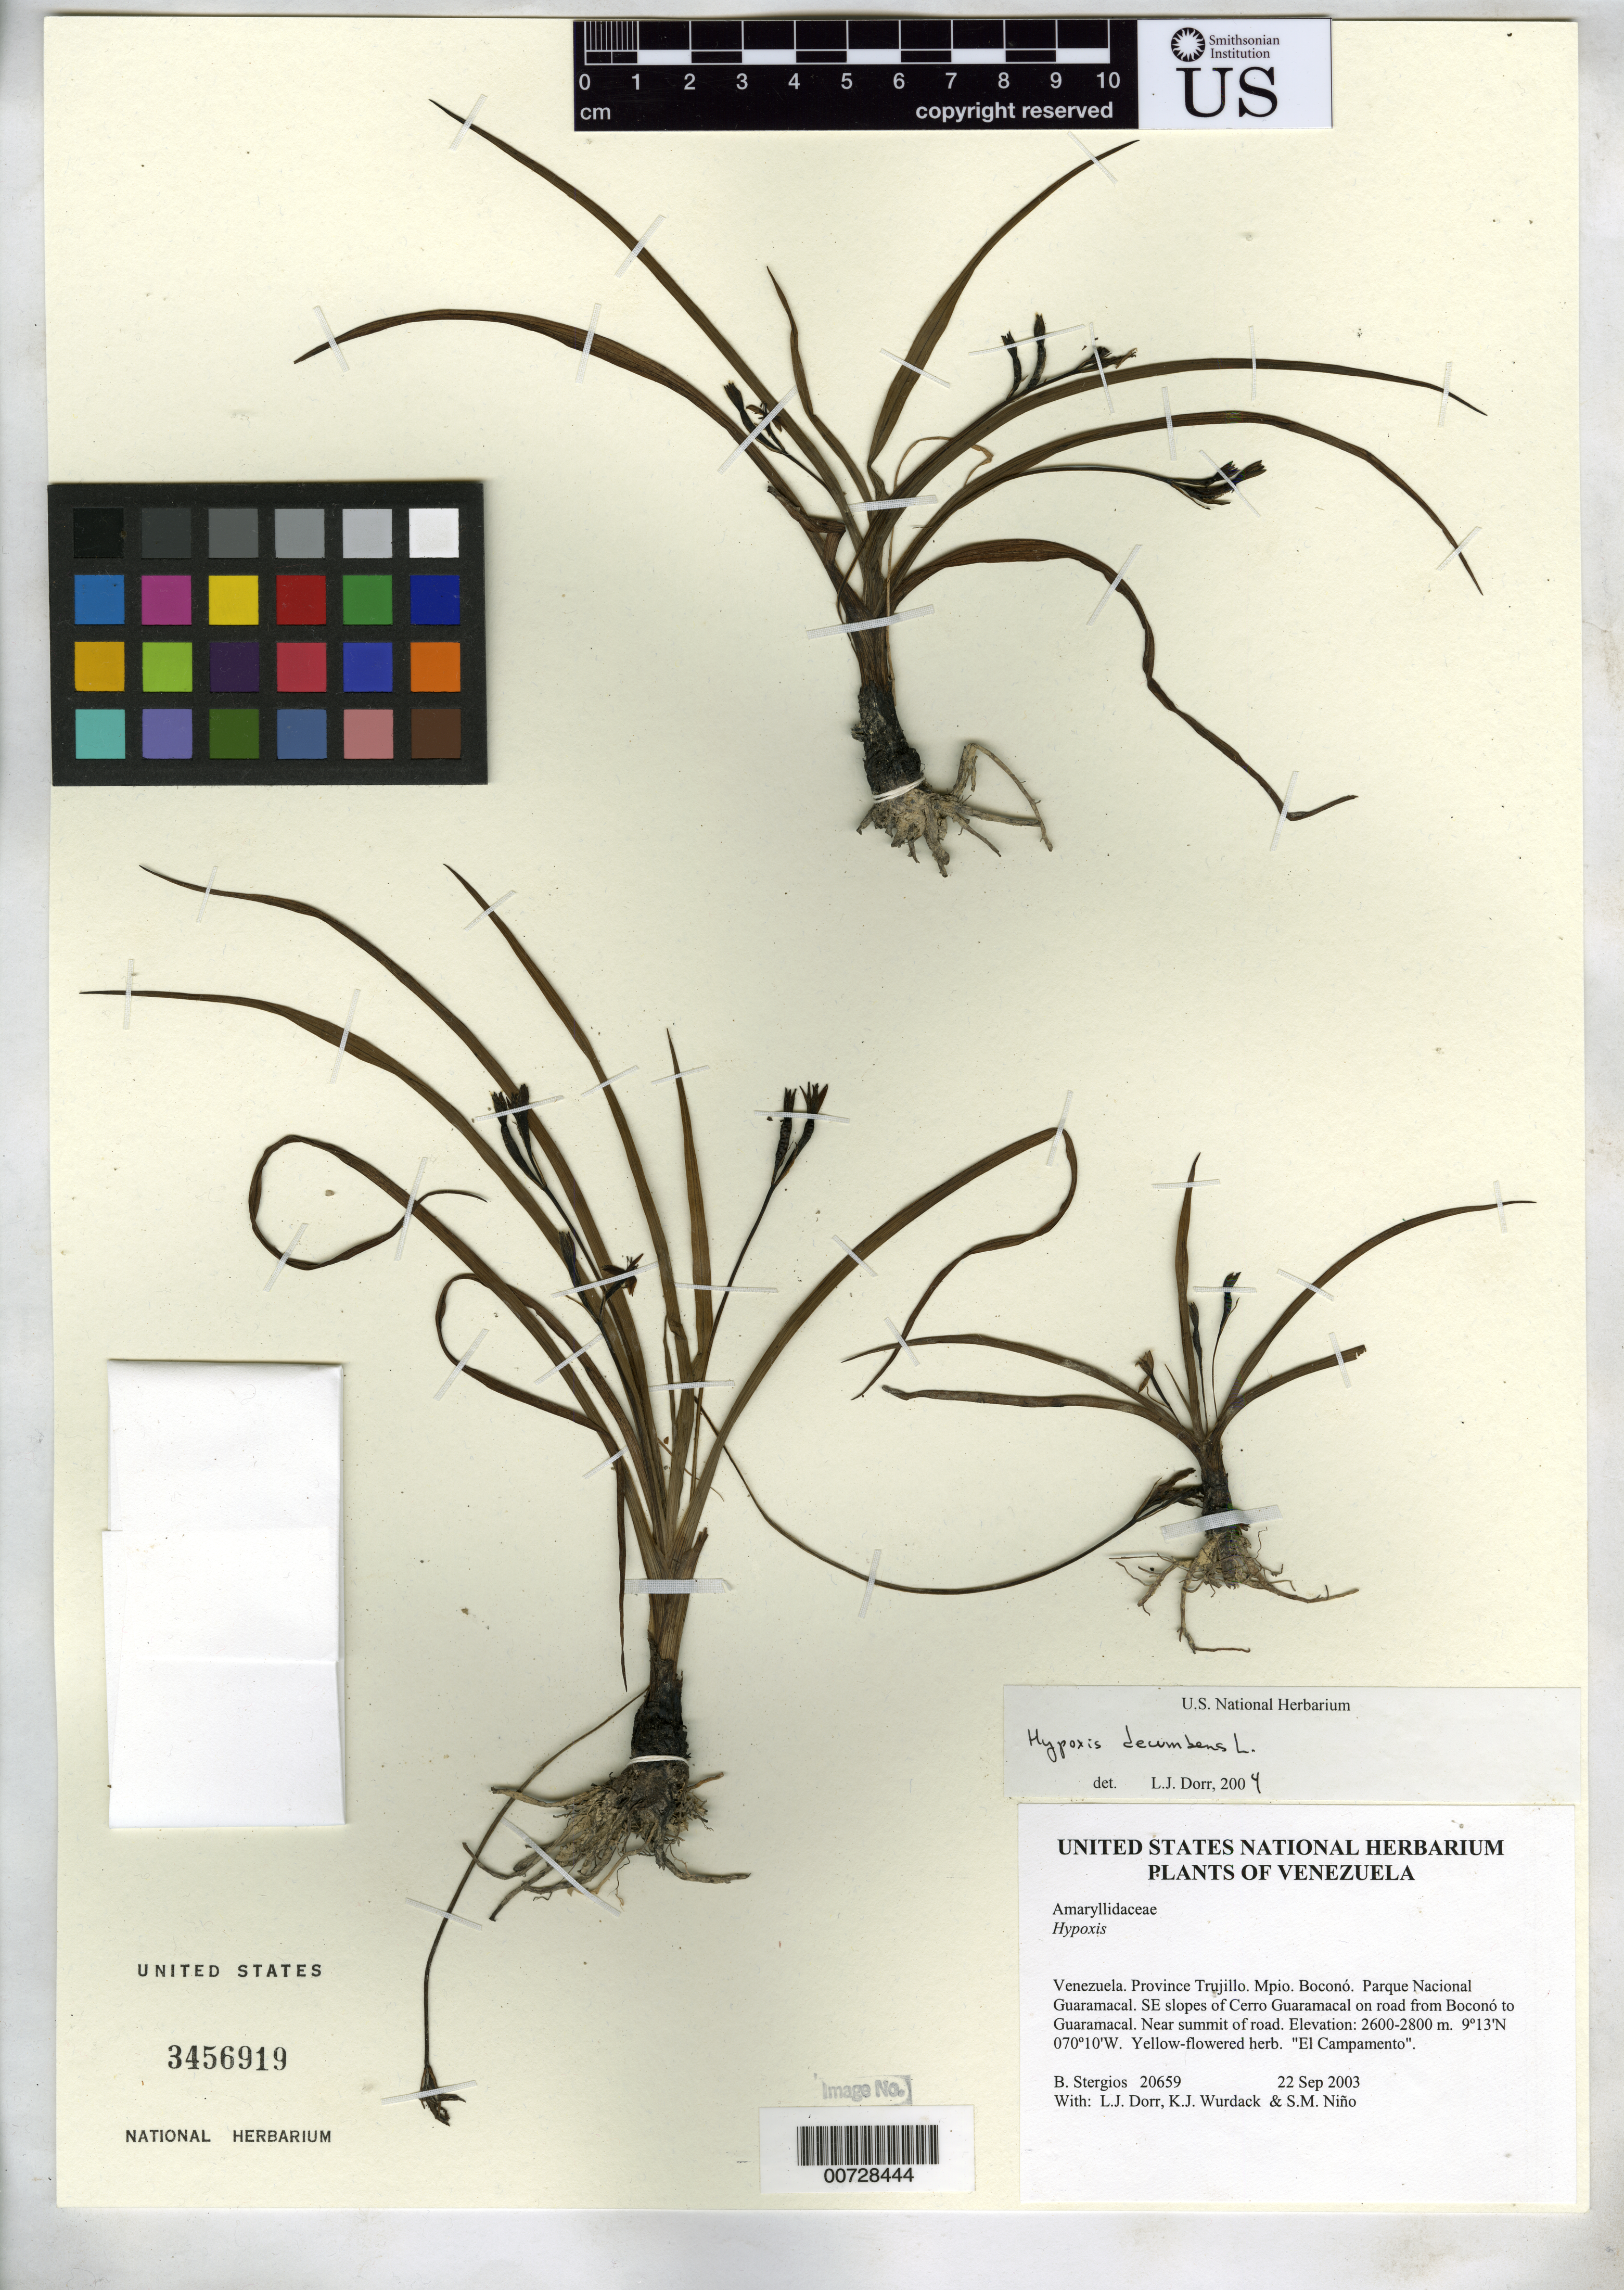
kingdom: Plantae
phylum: Tracheophyta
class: Liliopsida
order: Asparagales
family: Hypoxidaceae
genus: Hypoxis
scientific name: Hypoxis decumbens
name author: L.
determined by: Dorr, L. J., (BOT), Smithsonian Institution - National Museum of Natural History (UNITED STATES)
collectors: B. G. Stergios, L. J. Dorr, K. Wurdack & S. M. Niño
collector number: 20659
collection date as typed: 22 Sep 2003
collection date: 2003-09-22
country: Venezuela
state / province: Trujillo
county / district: Boconó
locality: Parque Nacional Guaramacal. SE slopes of Cerro Guaramacal on road from Boconó to Guaramacal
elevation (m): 2600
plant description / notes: PORT, US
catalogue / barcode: US 3456919